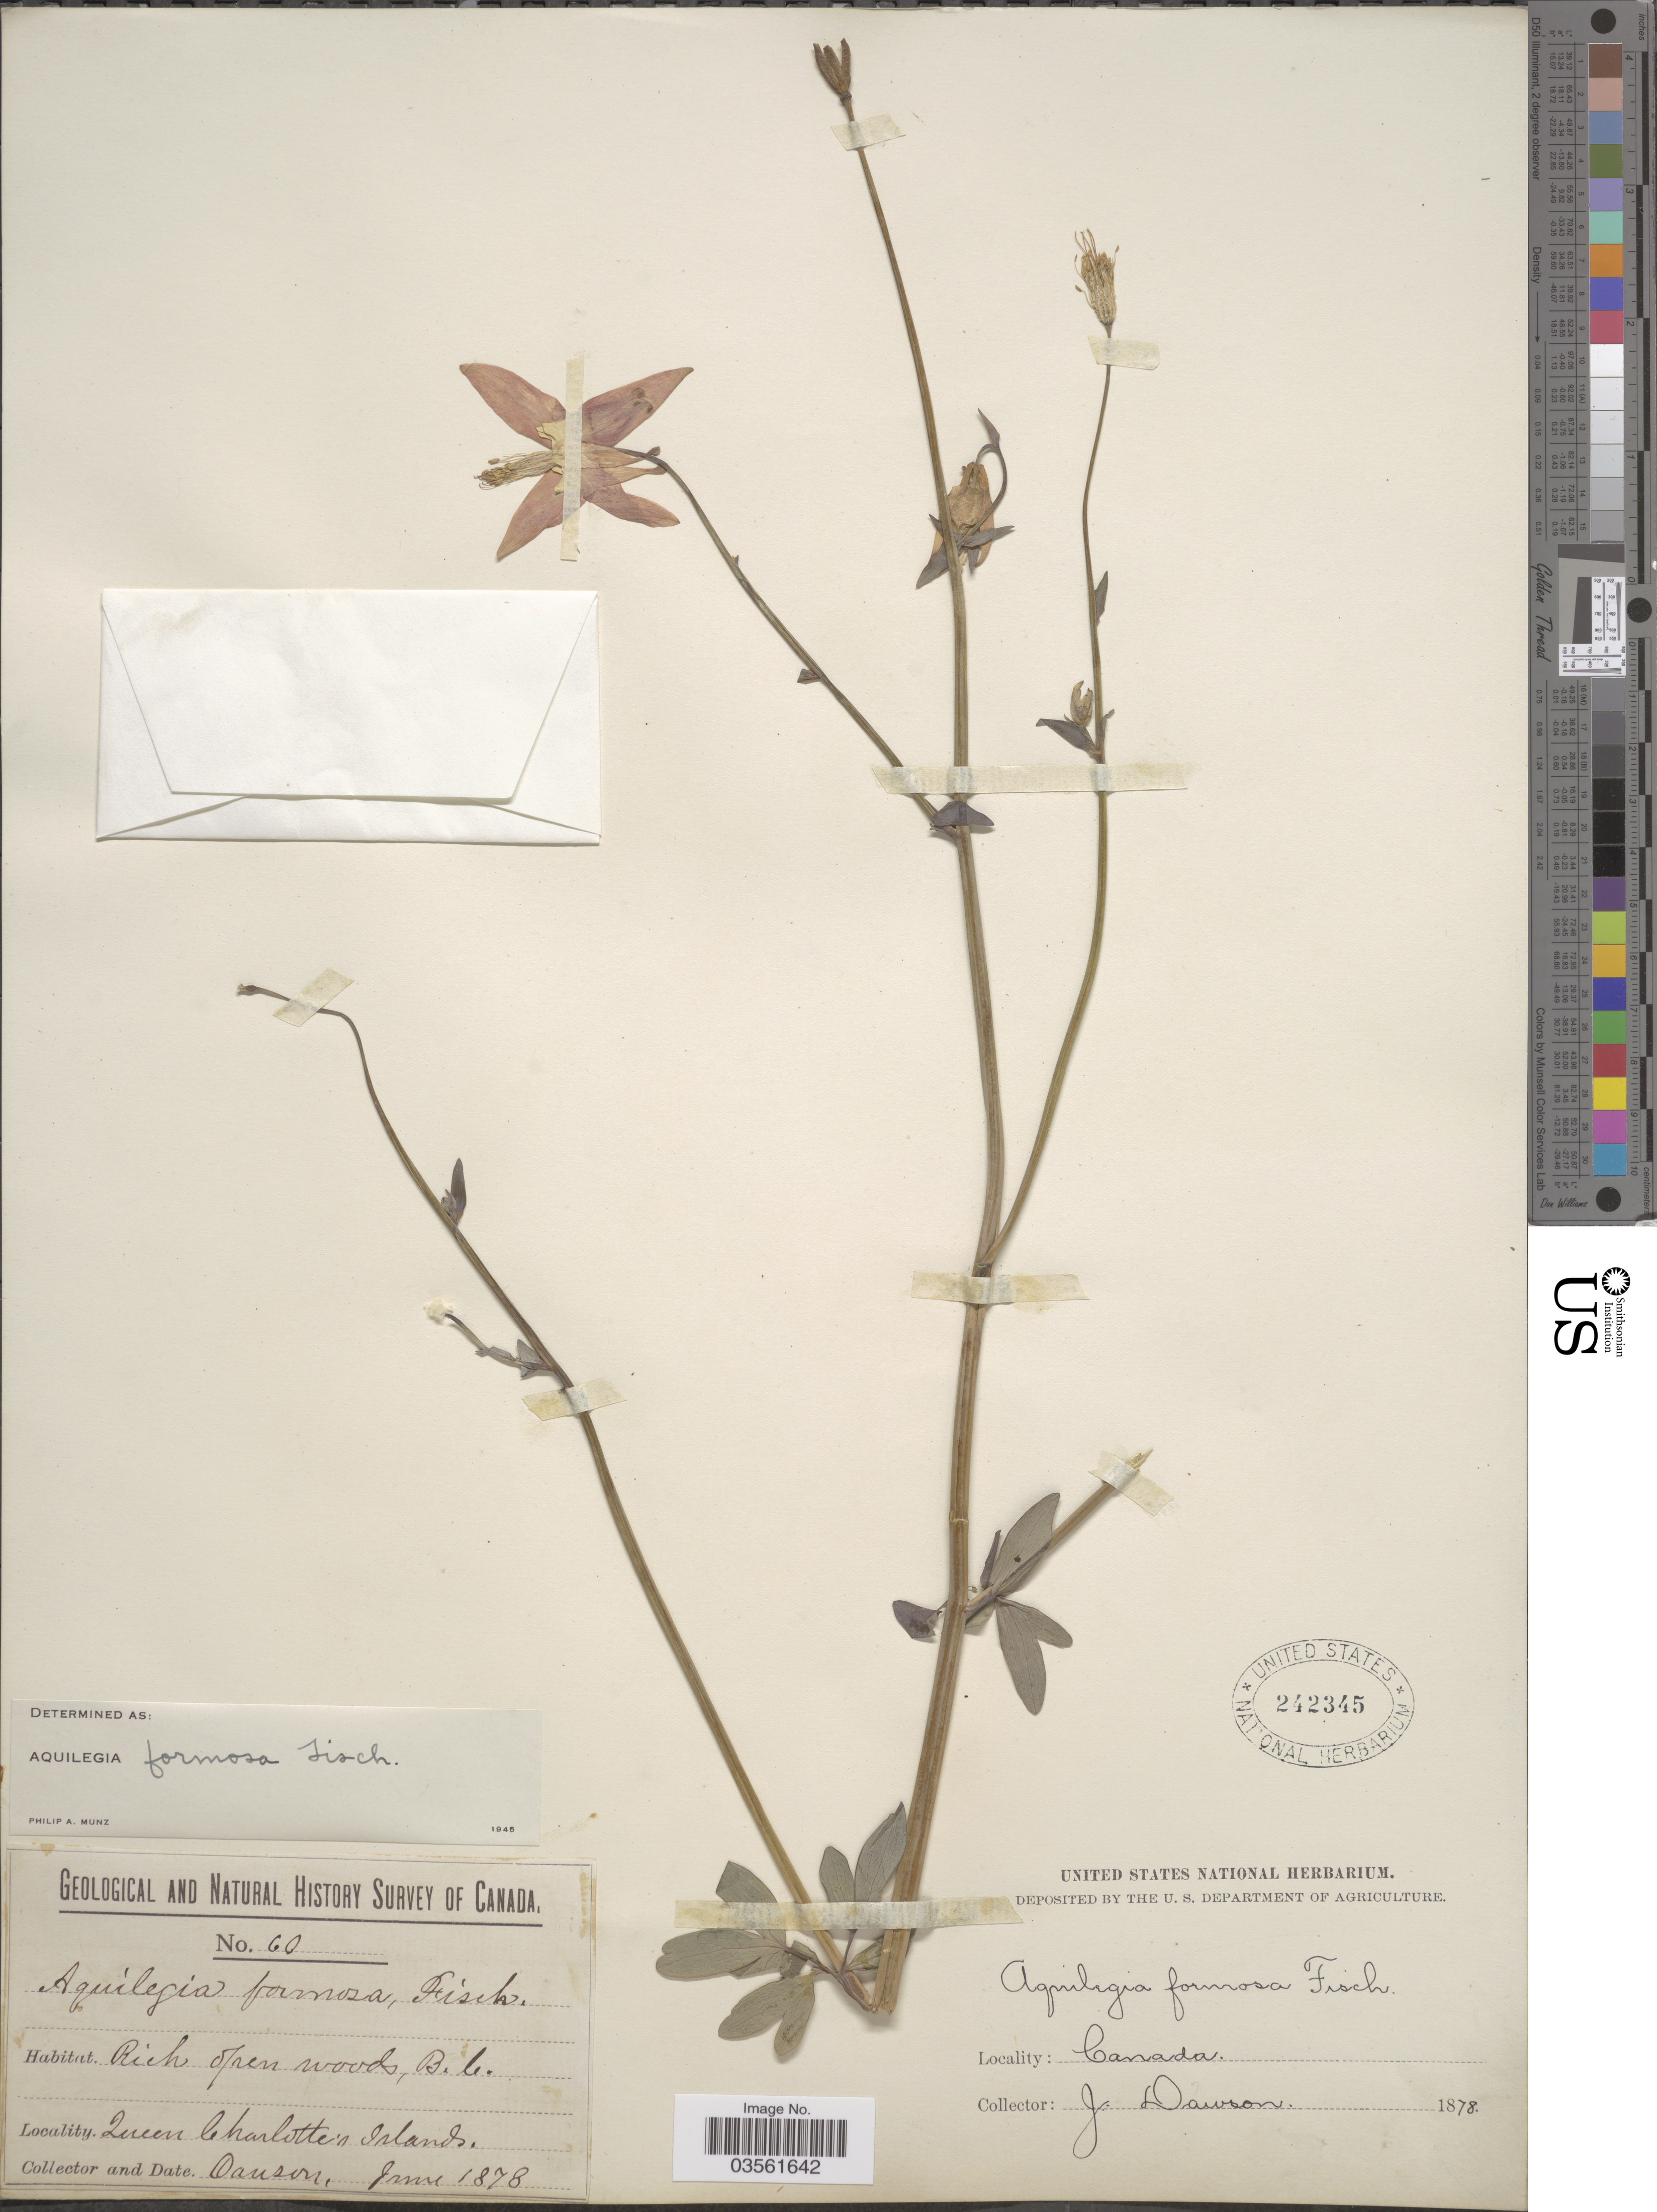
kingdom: Plantae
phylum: Tracheophyta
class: Magnoliopsida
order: Ranunculales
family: Ranunculaceae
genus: Aquilegia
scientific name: Aquilegia formosa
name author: Fisch. ex DC.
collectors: J. E. Dawson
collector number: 60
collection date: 1878-06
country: Canada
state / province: British Columbia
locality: Queen Charlotte's Islands.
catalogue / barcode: US 242345